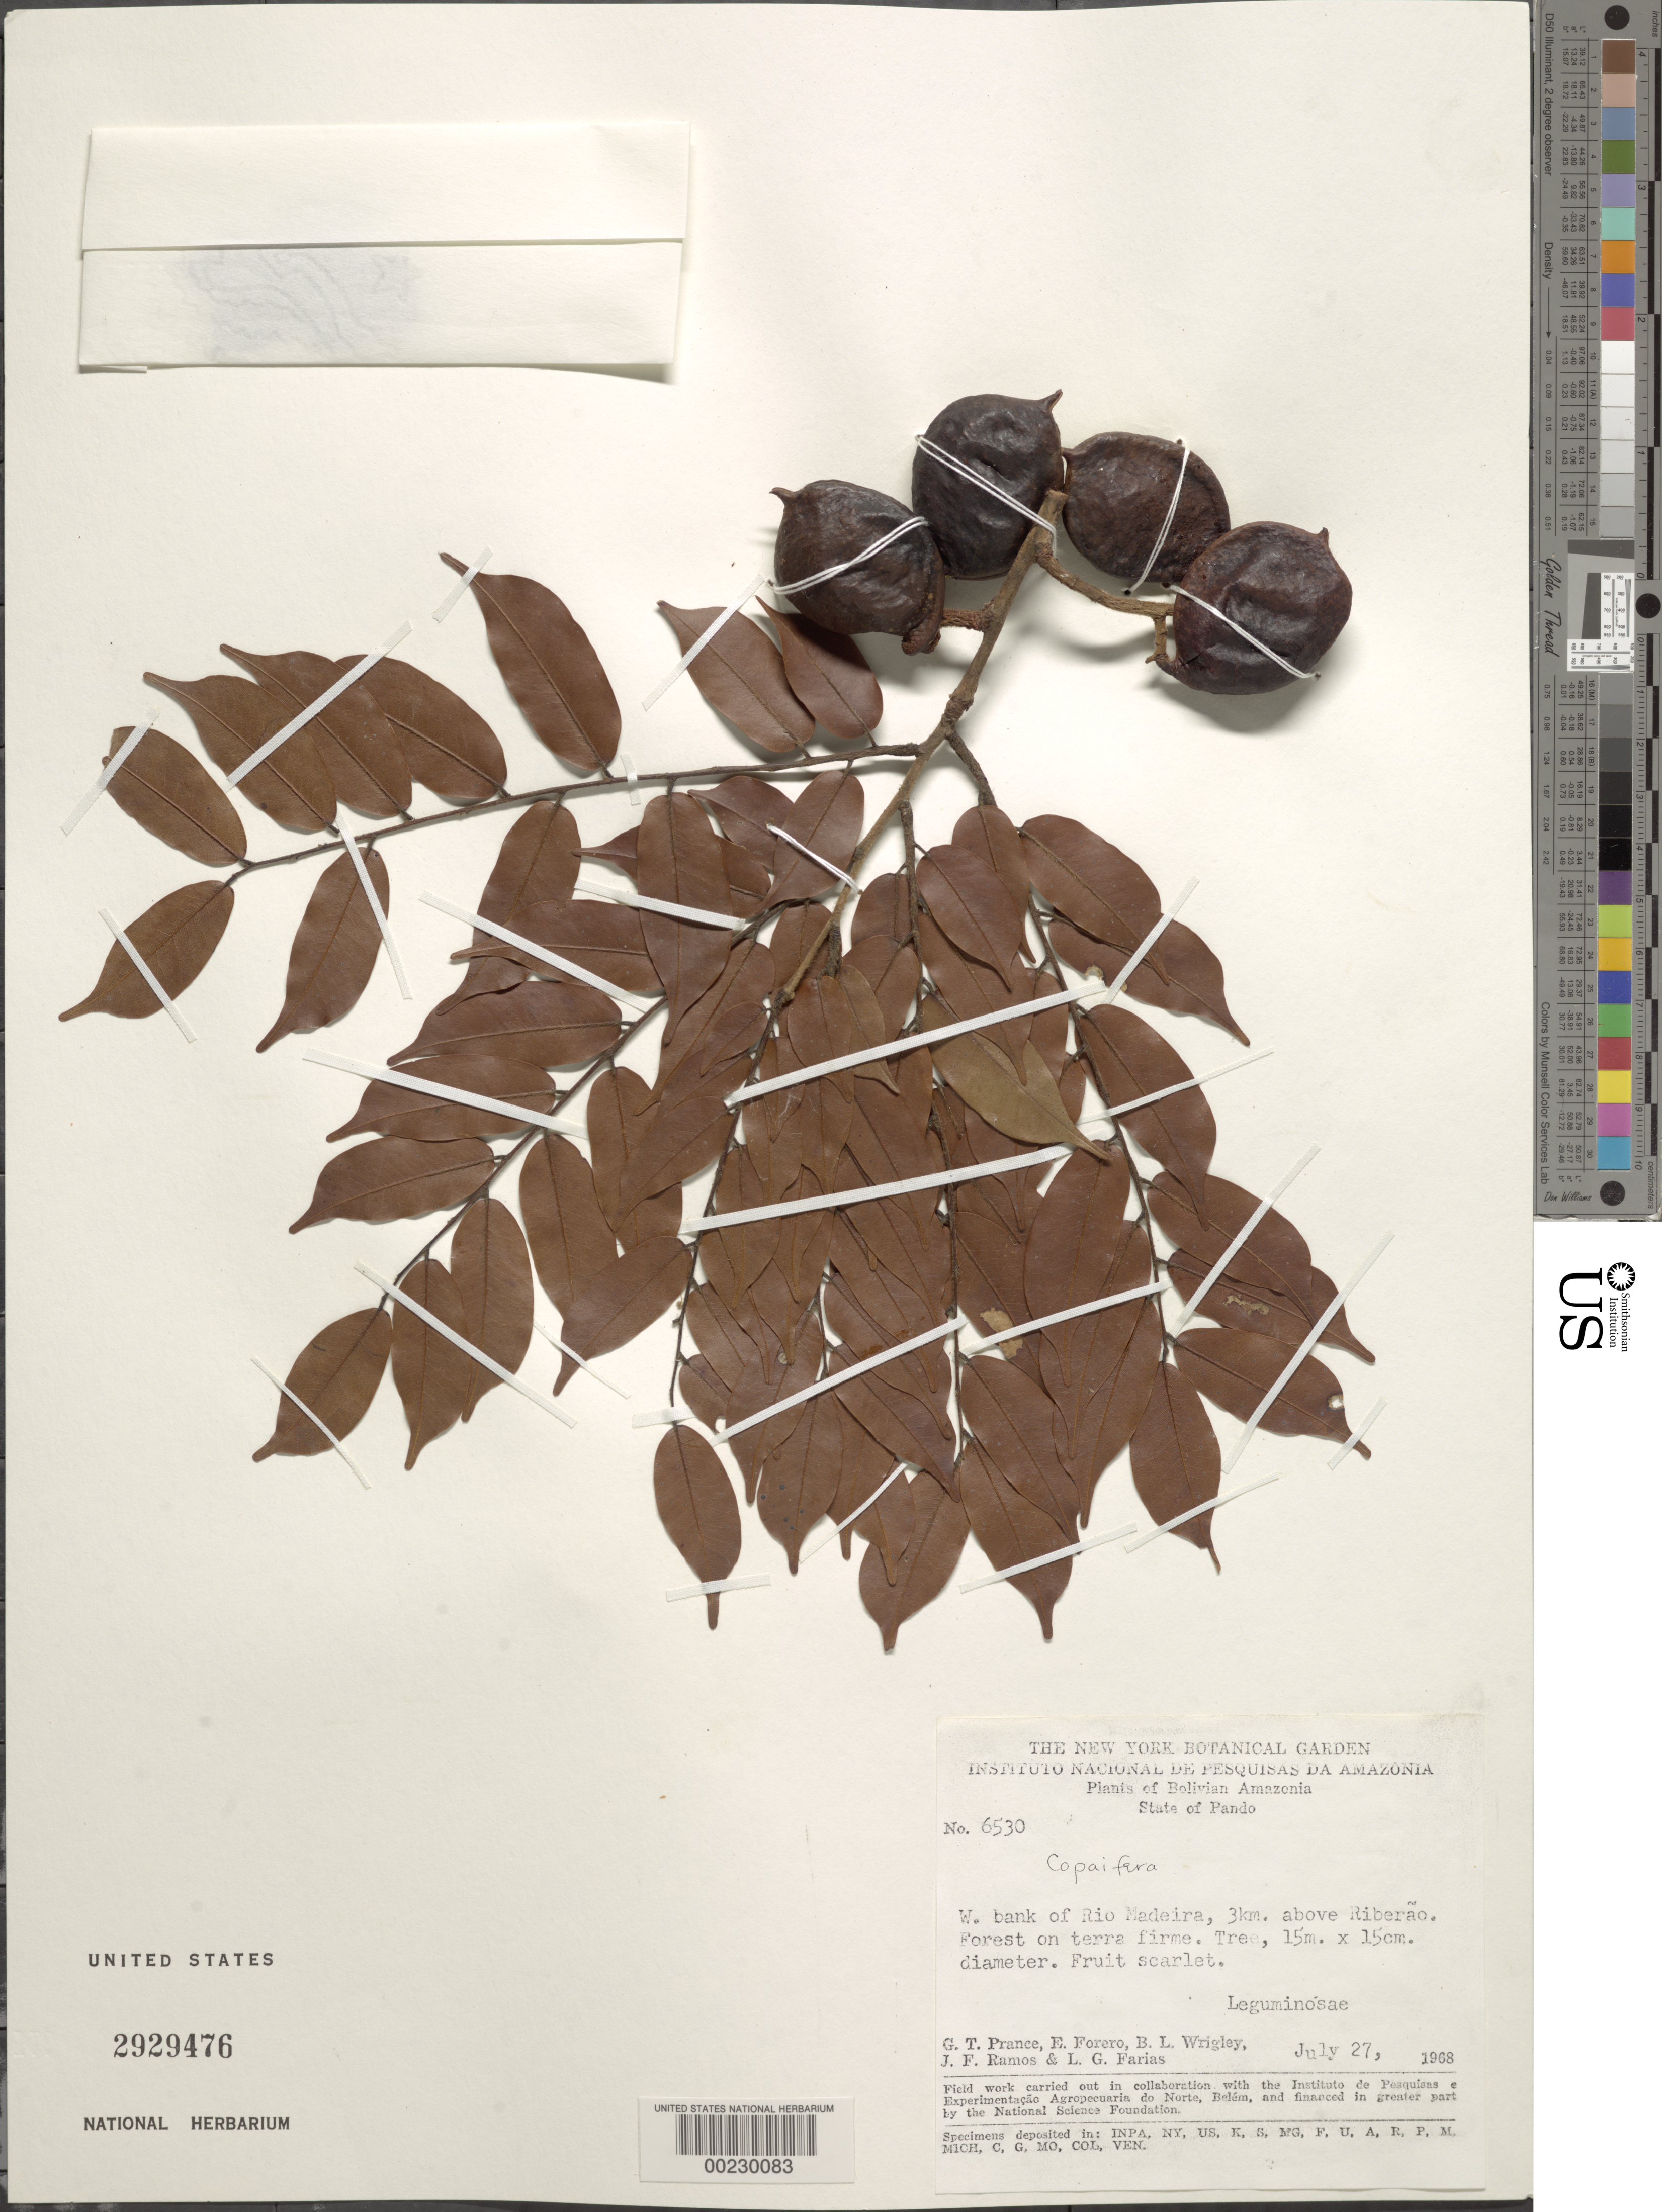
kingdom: Plantae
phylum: Tracheophyta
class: Magnoliopsida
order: Fabales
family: Fabaceae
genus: Copaifera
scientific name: Copaifera sp.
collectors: G. T. Prance, E. Forero, B. L. Wrigley, J. F. Ramos & L. G. Farias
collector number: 6530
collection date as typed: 27 Jul 1968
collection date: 1968-07-27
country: Bolivia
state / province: Pando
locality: W bank of Rio Madeira, 3 km above Riberao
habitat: Forest on terre firme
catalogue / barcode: US 2929476